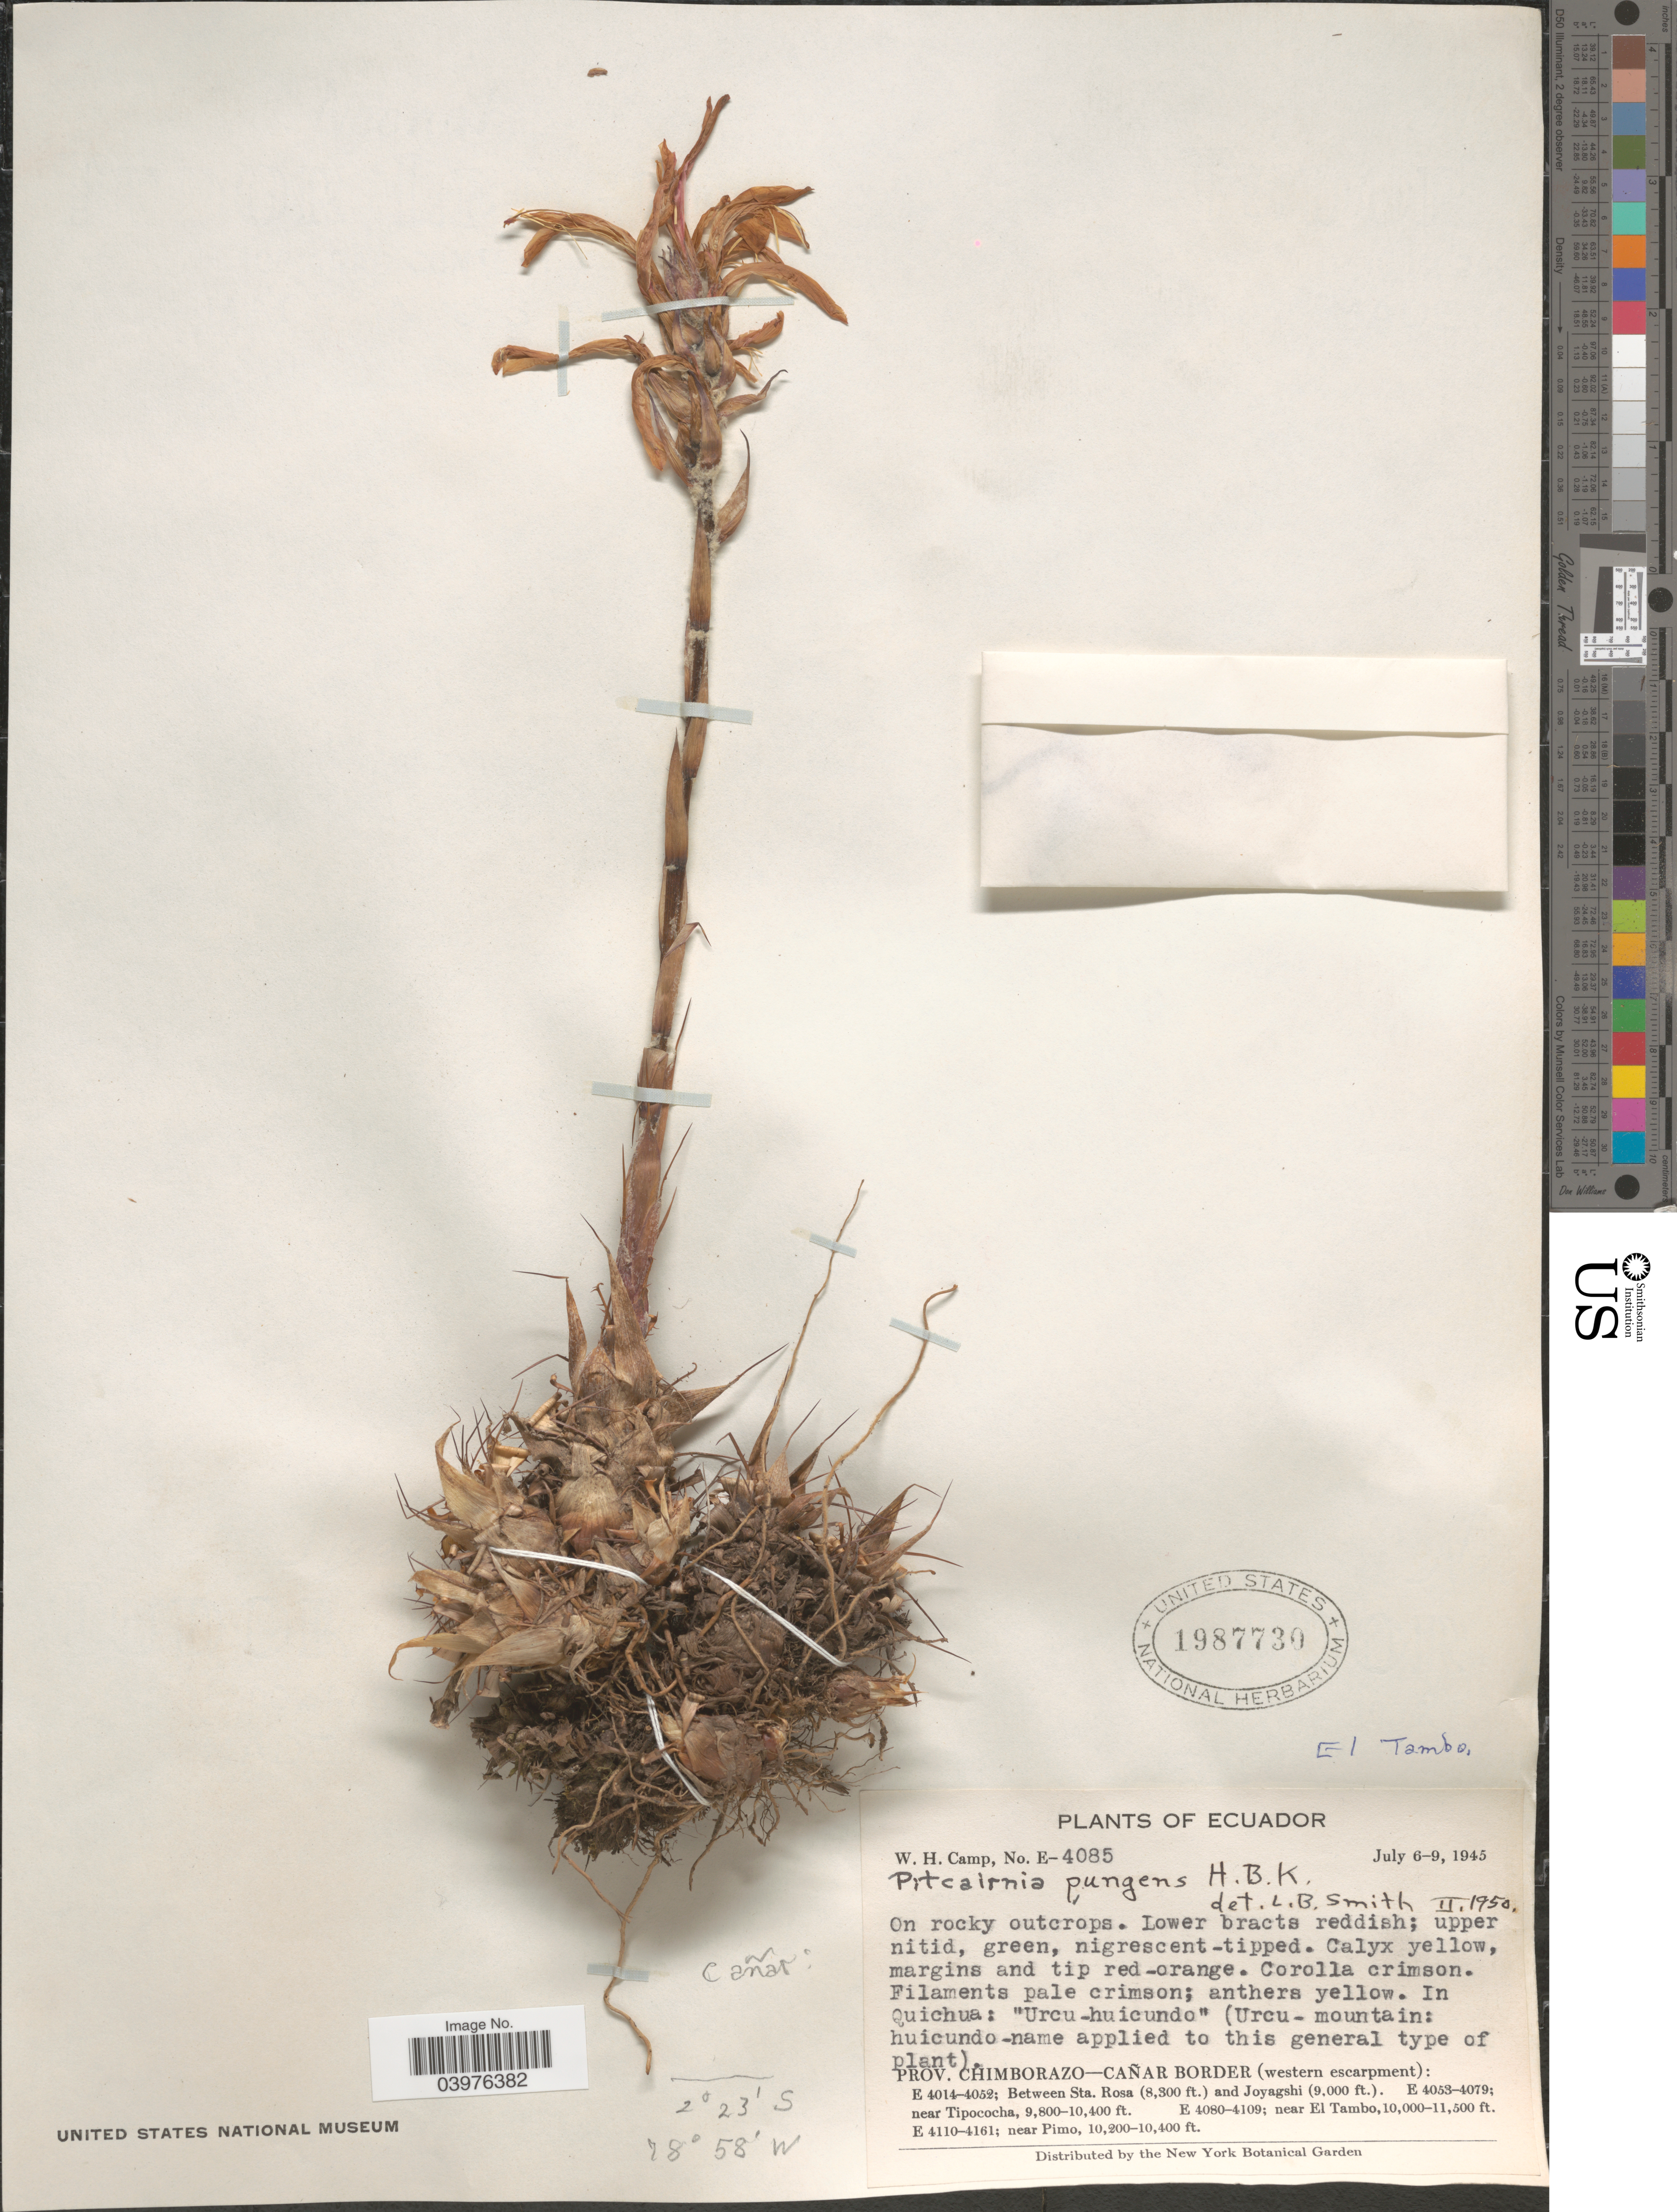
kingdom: Plantae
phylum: Tracheophyta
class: Liliopsida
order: Poales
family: Bromeliaceae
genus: Pitcairnia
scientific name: Pitcairnia pungens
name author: Kunth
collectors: W. H. Camp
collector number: E-4085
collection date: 1945-07-06/1945-07-09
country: Ecuador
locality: Cañar. Prov. Chimborazo-Cañar Border (western escarpment): near El Tambo.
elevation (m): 3048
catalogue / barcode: US 1987730